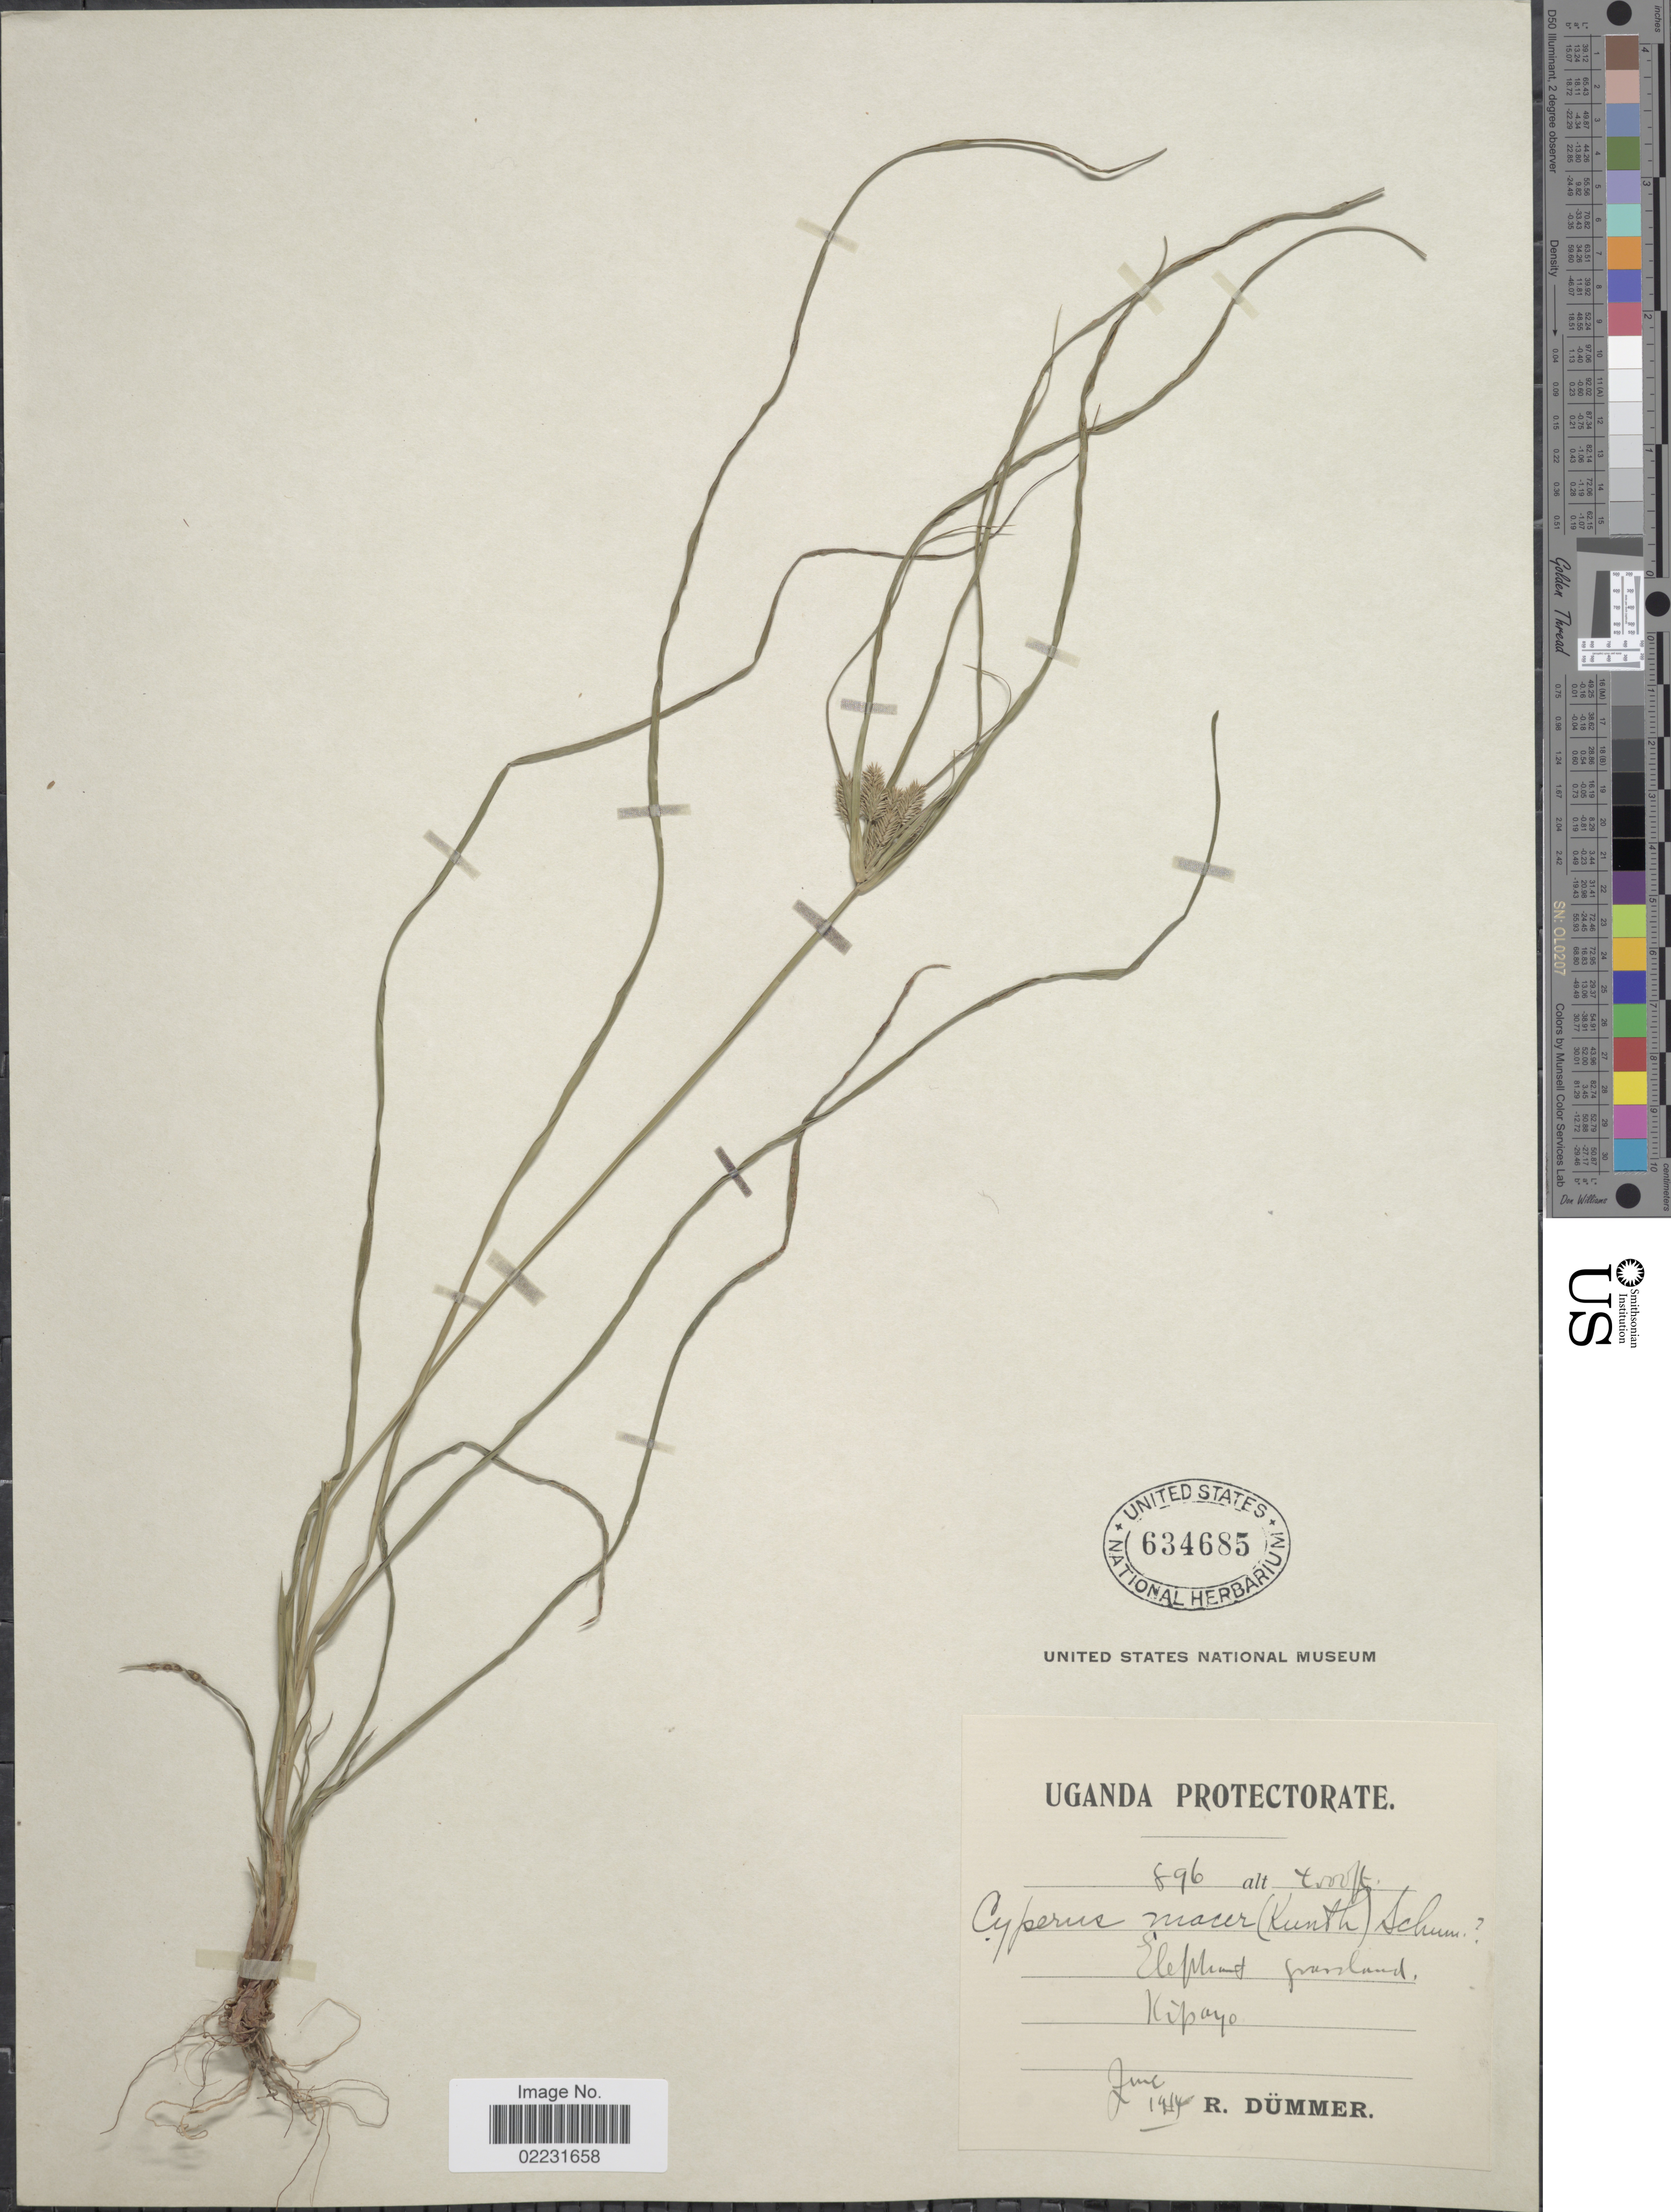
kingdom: Plantae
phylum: Tracheophyta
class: Liliopsida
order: Poales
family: Cyperaceae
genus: Cyperus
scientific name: Cyperus macer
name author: C.B. Clarke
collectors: R. A. Dümmer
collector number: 896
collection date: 1914-06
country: Uganda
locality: Uganda Protectorate, Elephant grassland, Kipayo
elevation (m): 1219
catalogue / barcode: US 634685